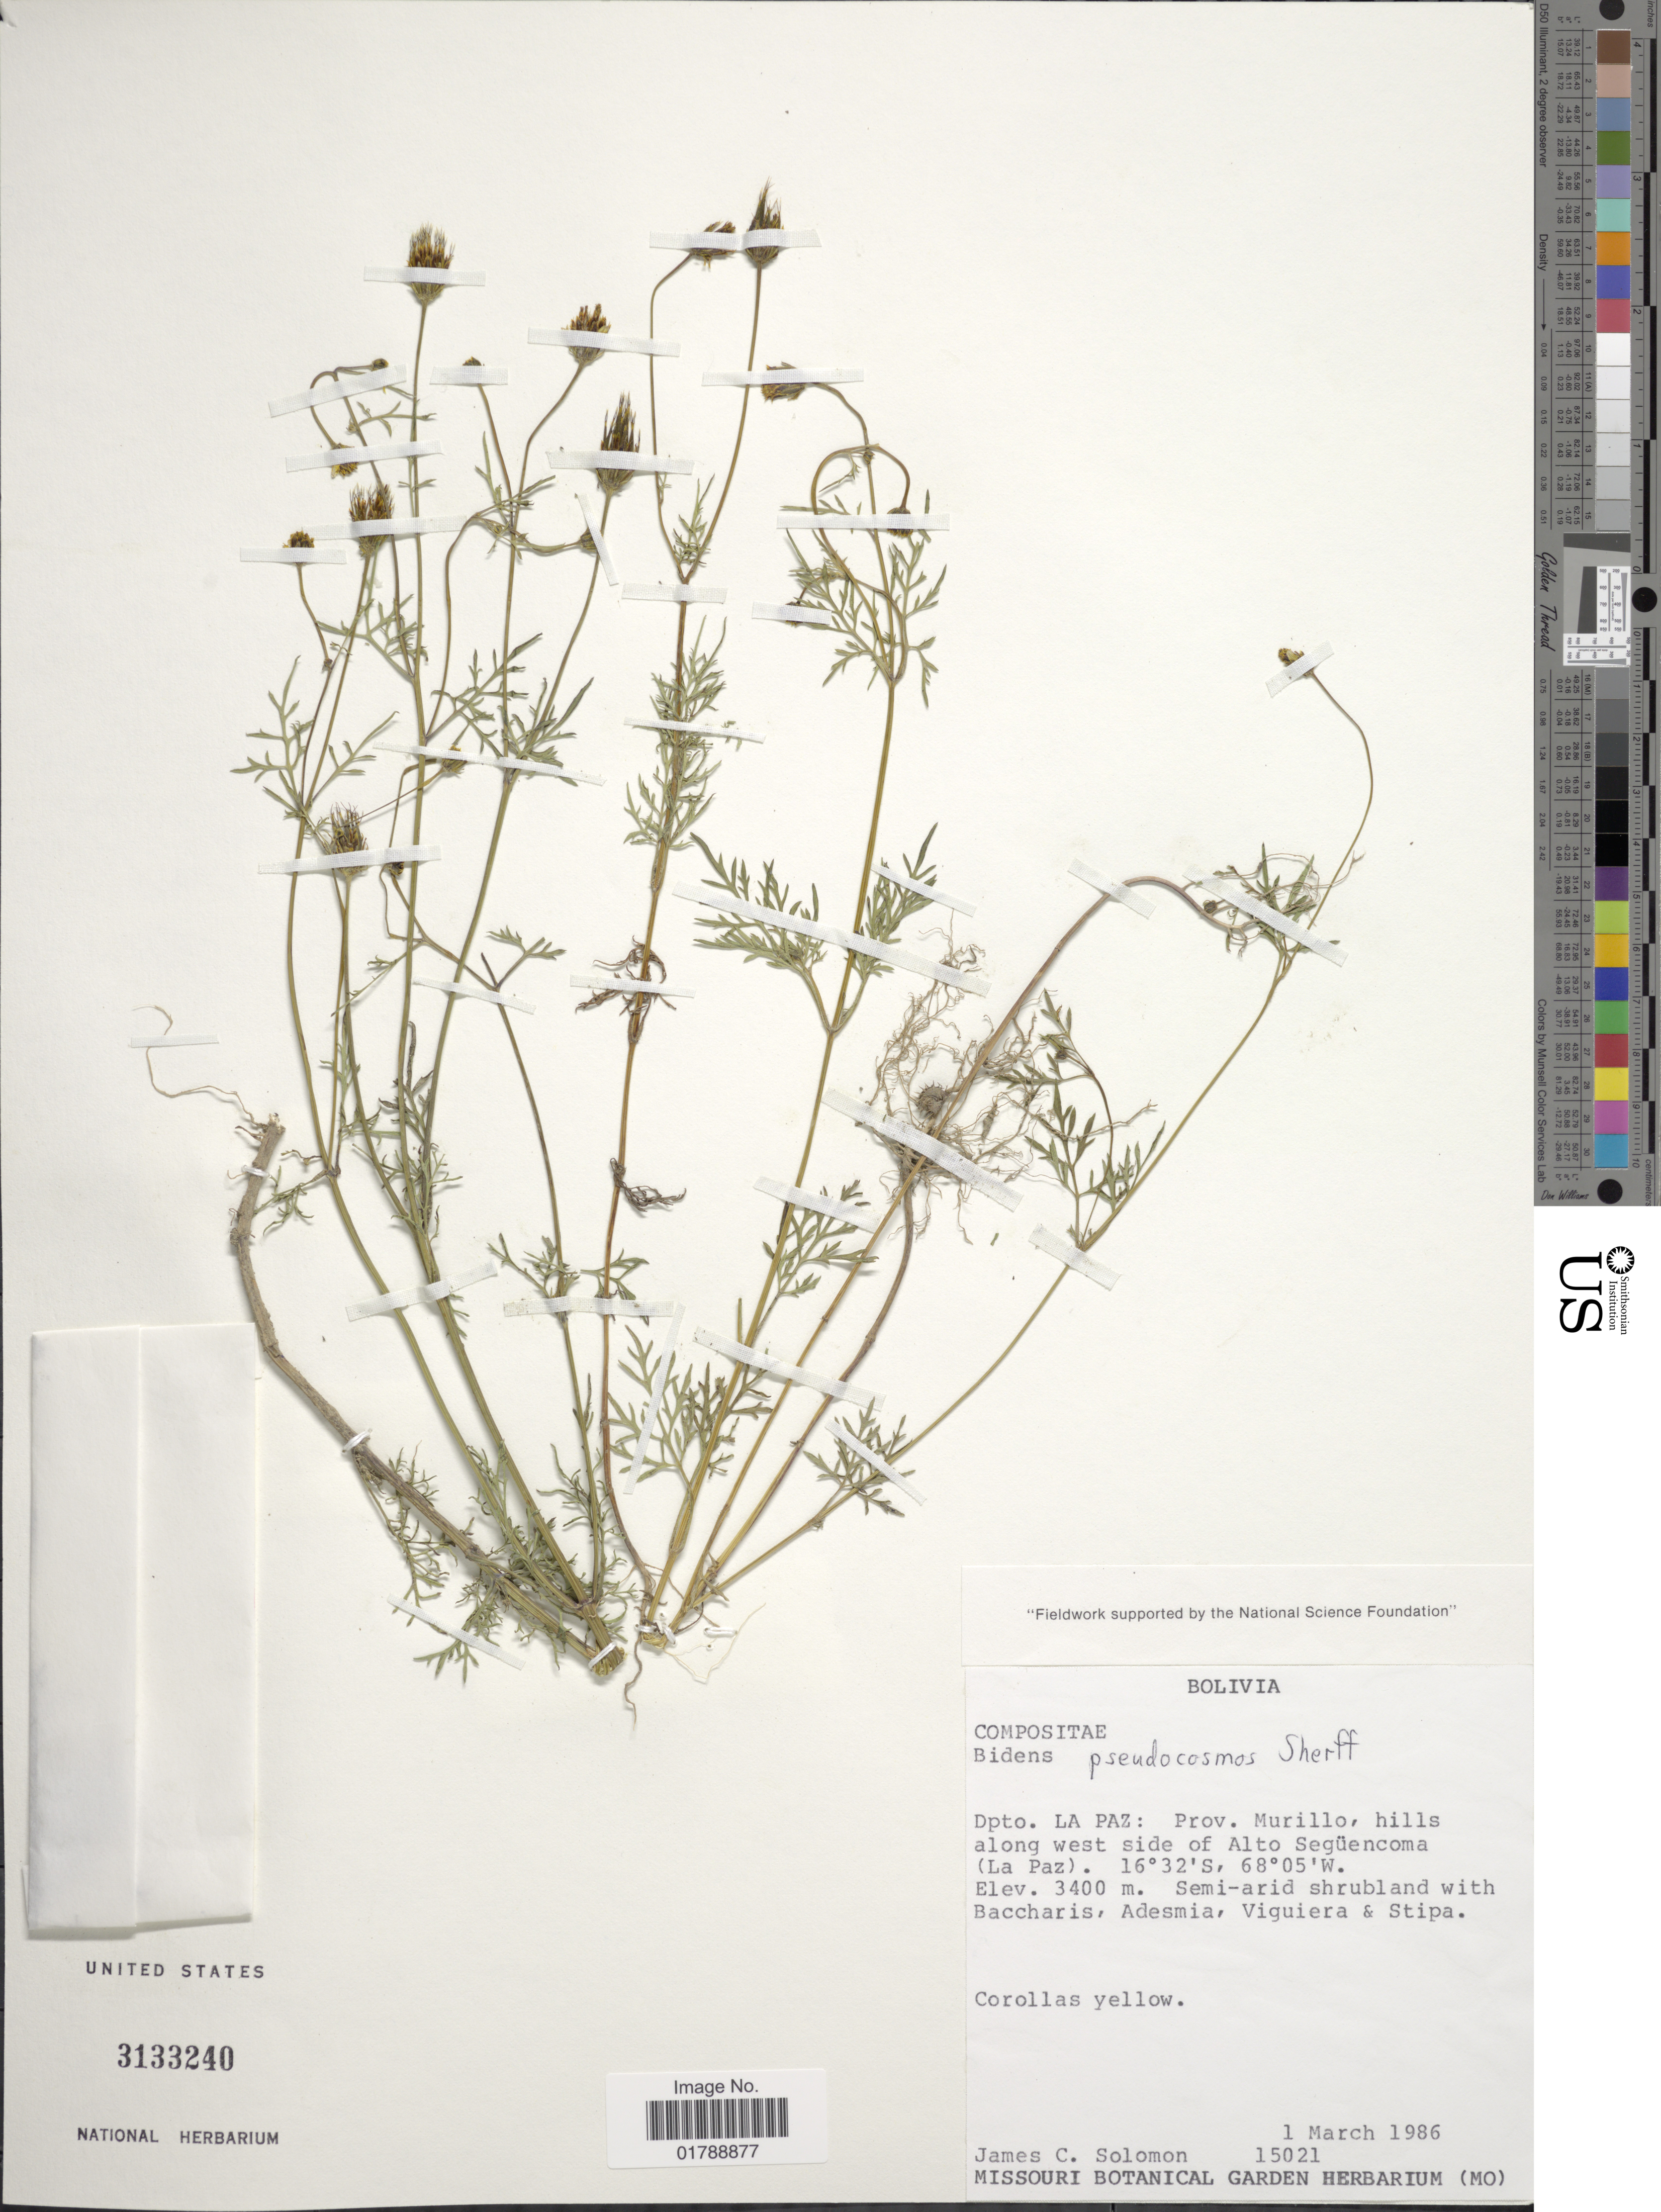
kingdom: Plantae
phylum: Tracheophyta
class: Magnoliopsida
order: Asterales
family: Asteraceae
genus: Bidens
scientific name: Bidens pseudocosmos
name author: Sherff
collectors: J. C. Solomon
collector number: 15021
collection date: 1986-03-01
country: Bolivia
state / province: La Paz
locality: Prov. Murillo, hills along west side of Alto Següencoma (La Paz)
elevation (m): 3400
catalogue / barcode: US 3133240